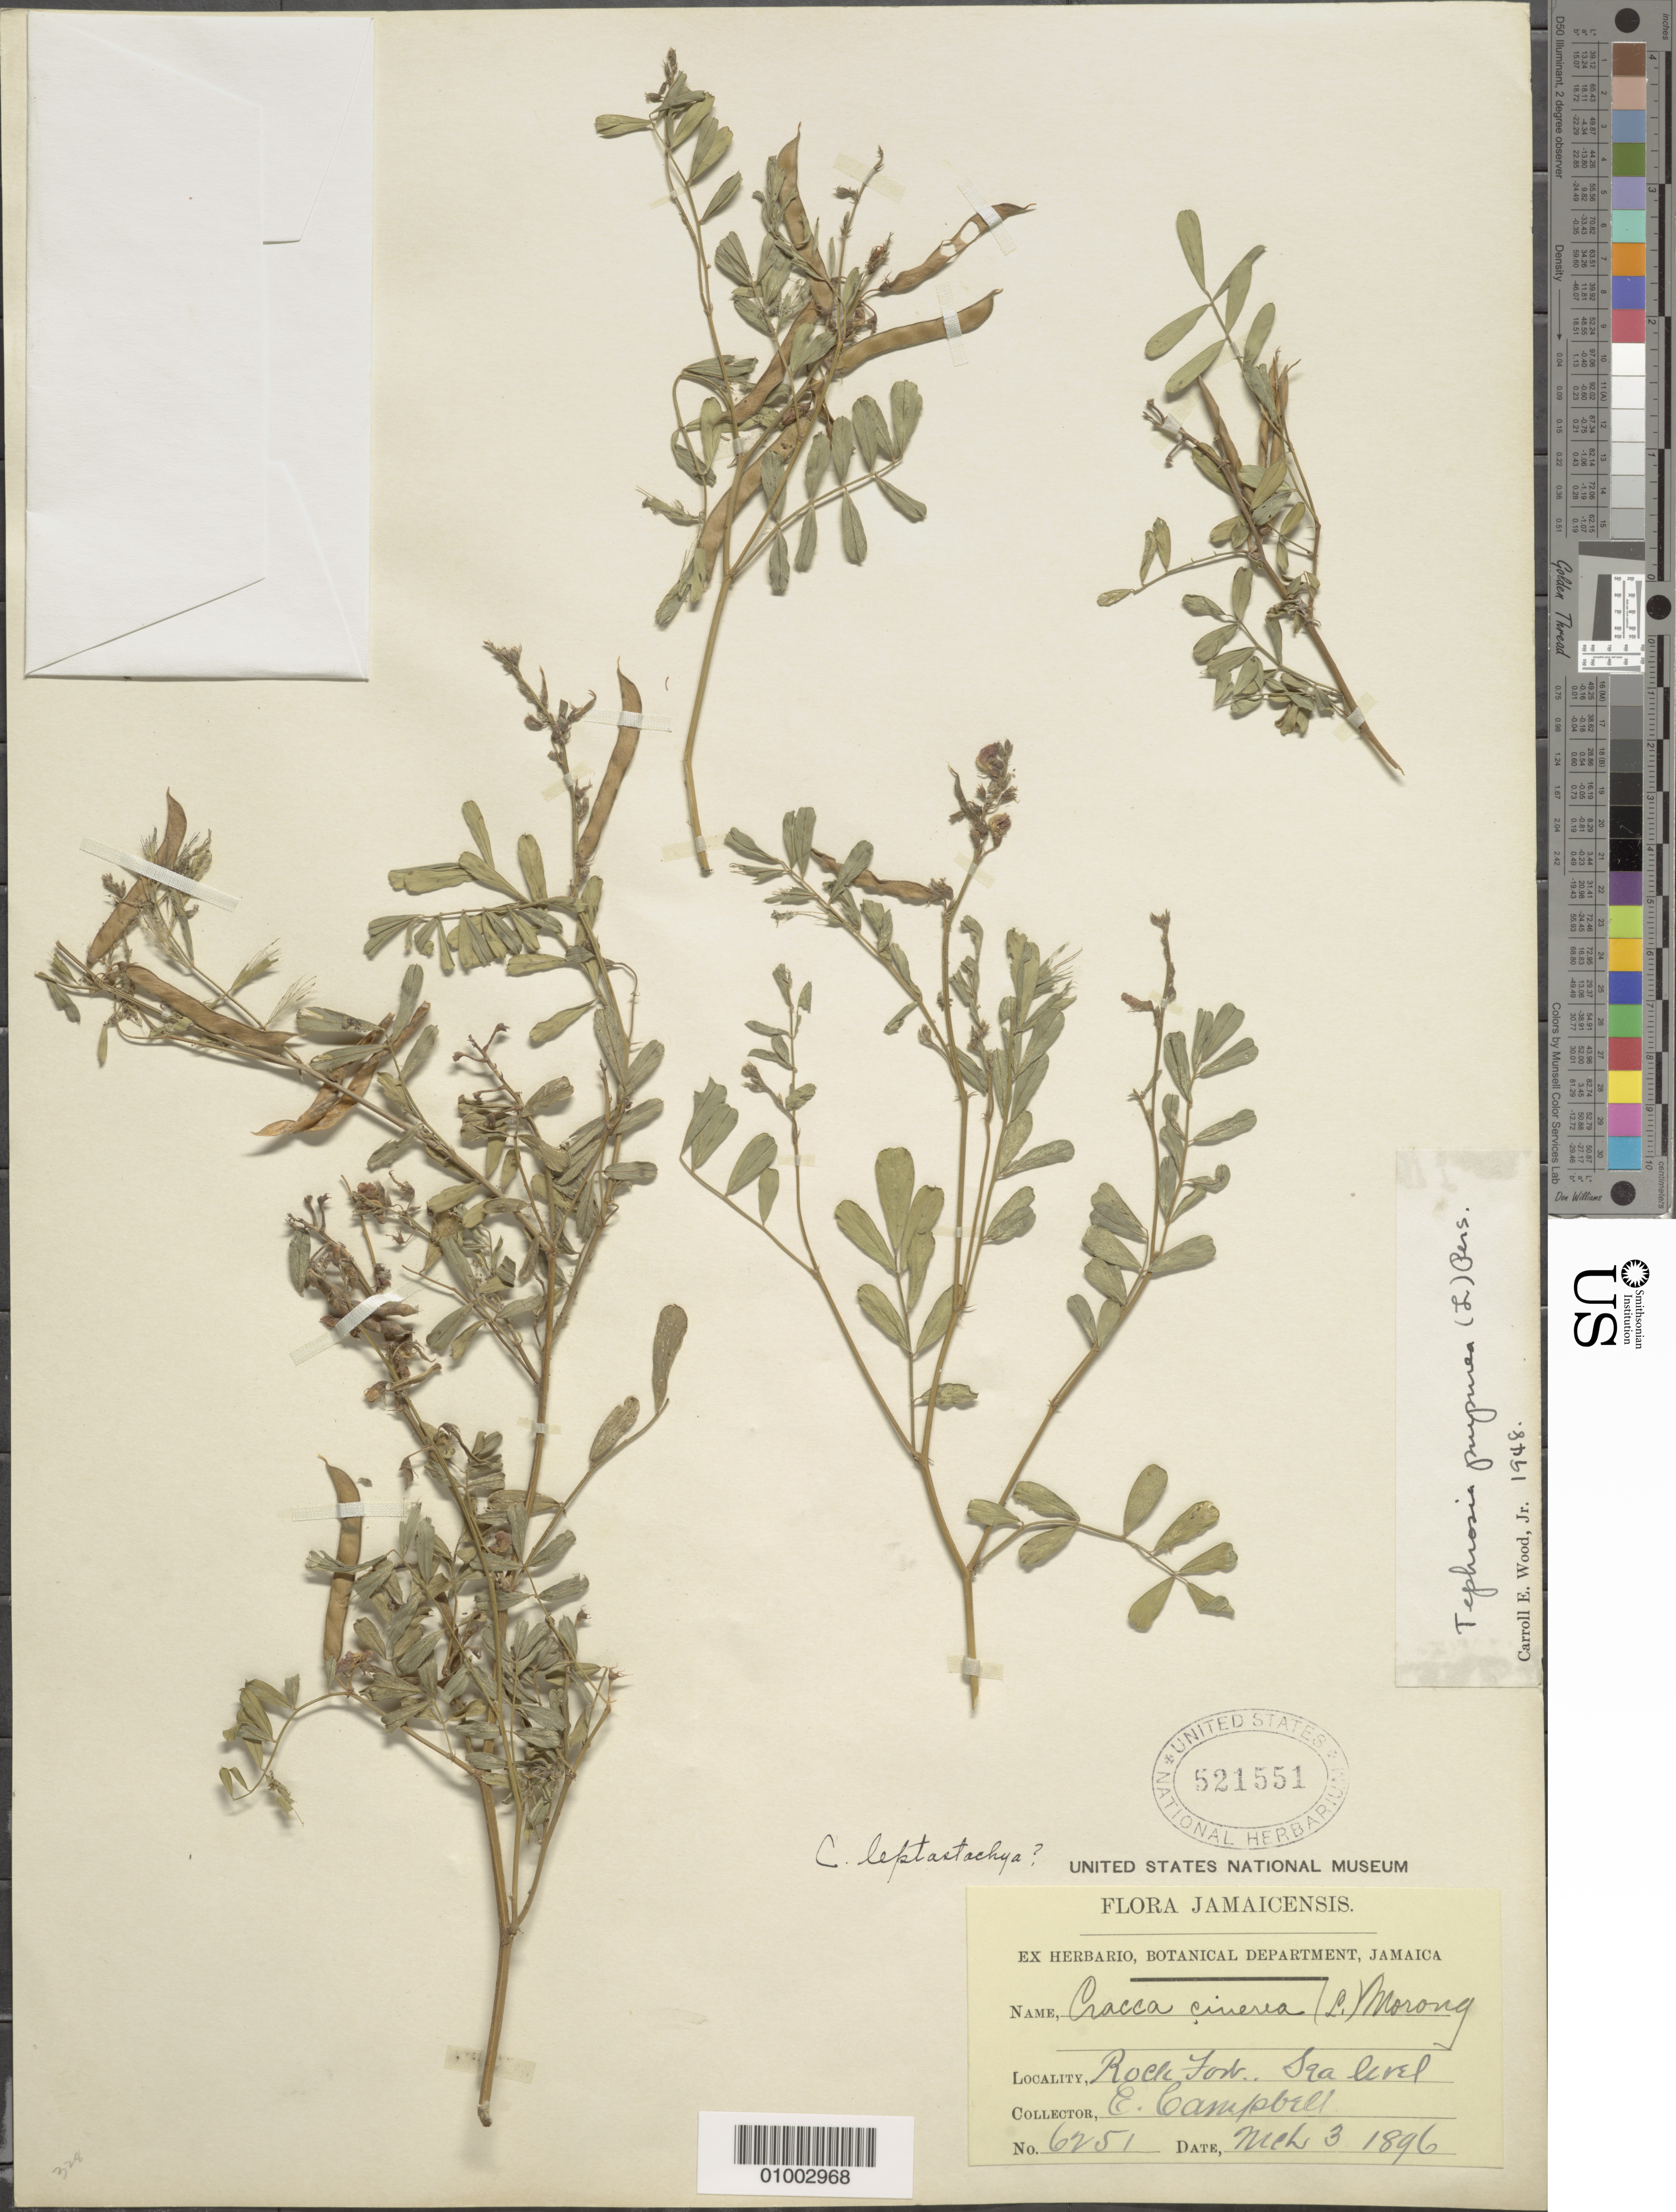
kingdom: Plantae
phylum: Tracheophyta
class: Magnoliopsida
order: Fabales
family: Fabaceae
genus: Tephrosia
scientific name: Tephrosia purpurea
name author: (L.) Pers.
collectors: E. Campbell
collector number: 6251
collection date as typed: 03 Mar 1896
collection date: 1896-03-03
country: Jamaica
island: Jamaica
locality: Rock Fort, Sea level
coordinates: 0 N, 0 E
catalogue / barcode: US 521551